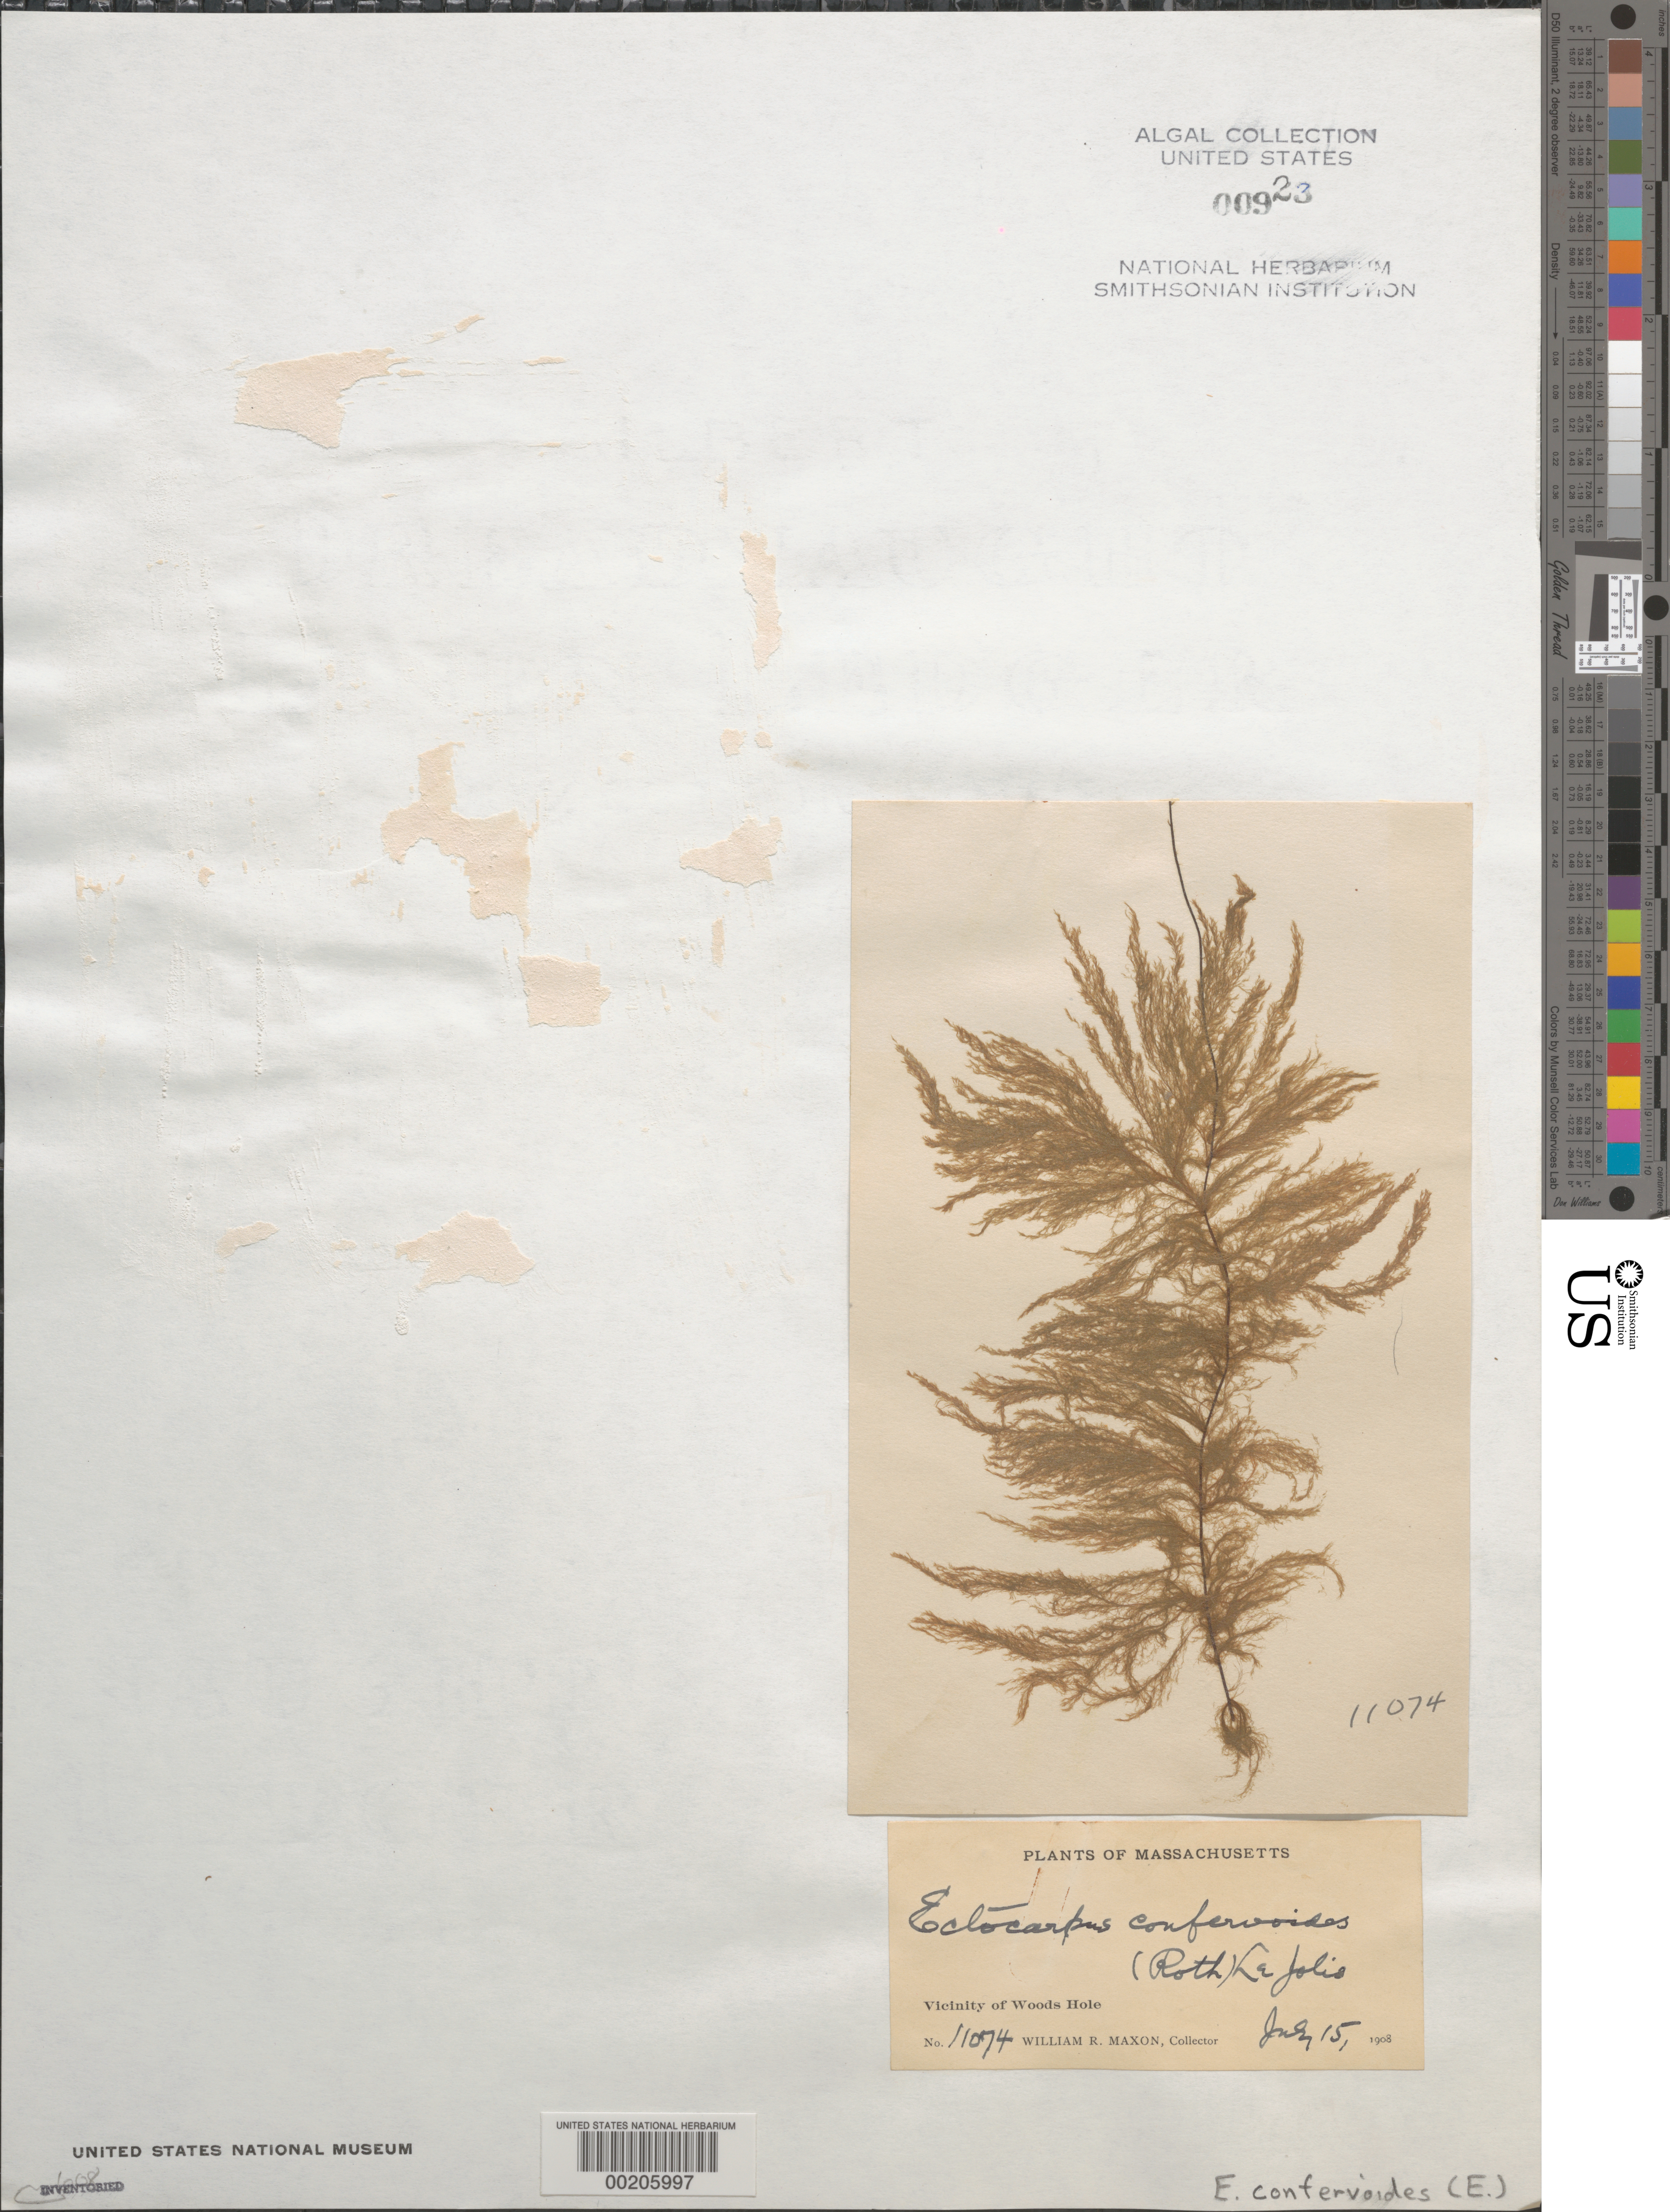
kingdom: Chromista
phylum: Ochrophyta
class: Phaeophyceae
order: Ectocarpales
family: Ectocarpaceae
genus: Ectocarpus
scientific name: Ectocarpus siliculosus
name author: (Dillwyn) Lyngbye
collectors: W. R. Maxon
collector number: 11074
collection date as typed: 15 Jul 1908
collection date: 1908-07-15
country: United States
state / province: Massachusetts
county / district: Barnstable County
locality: Woods Hole area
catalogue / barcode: US 923